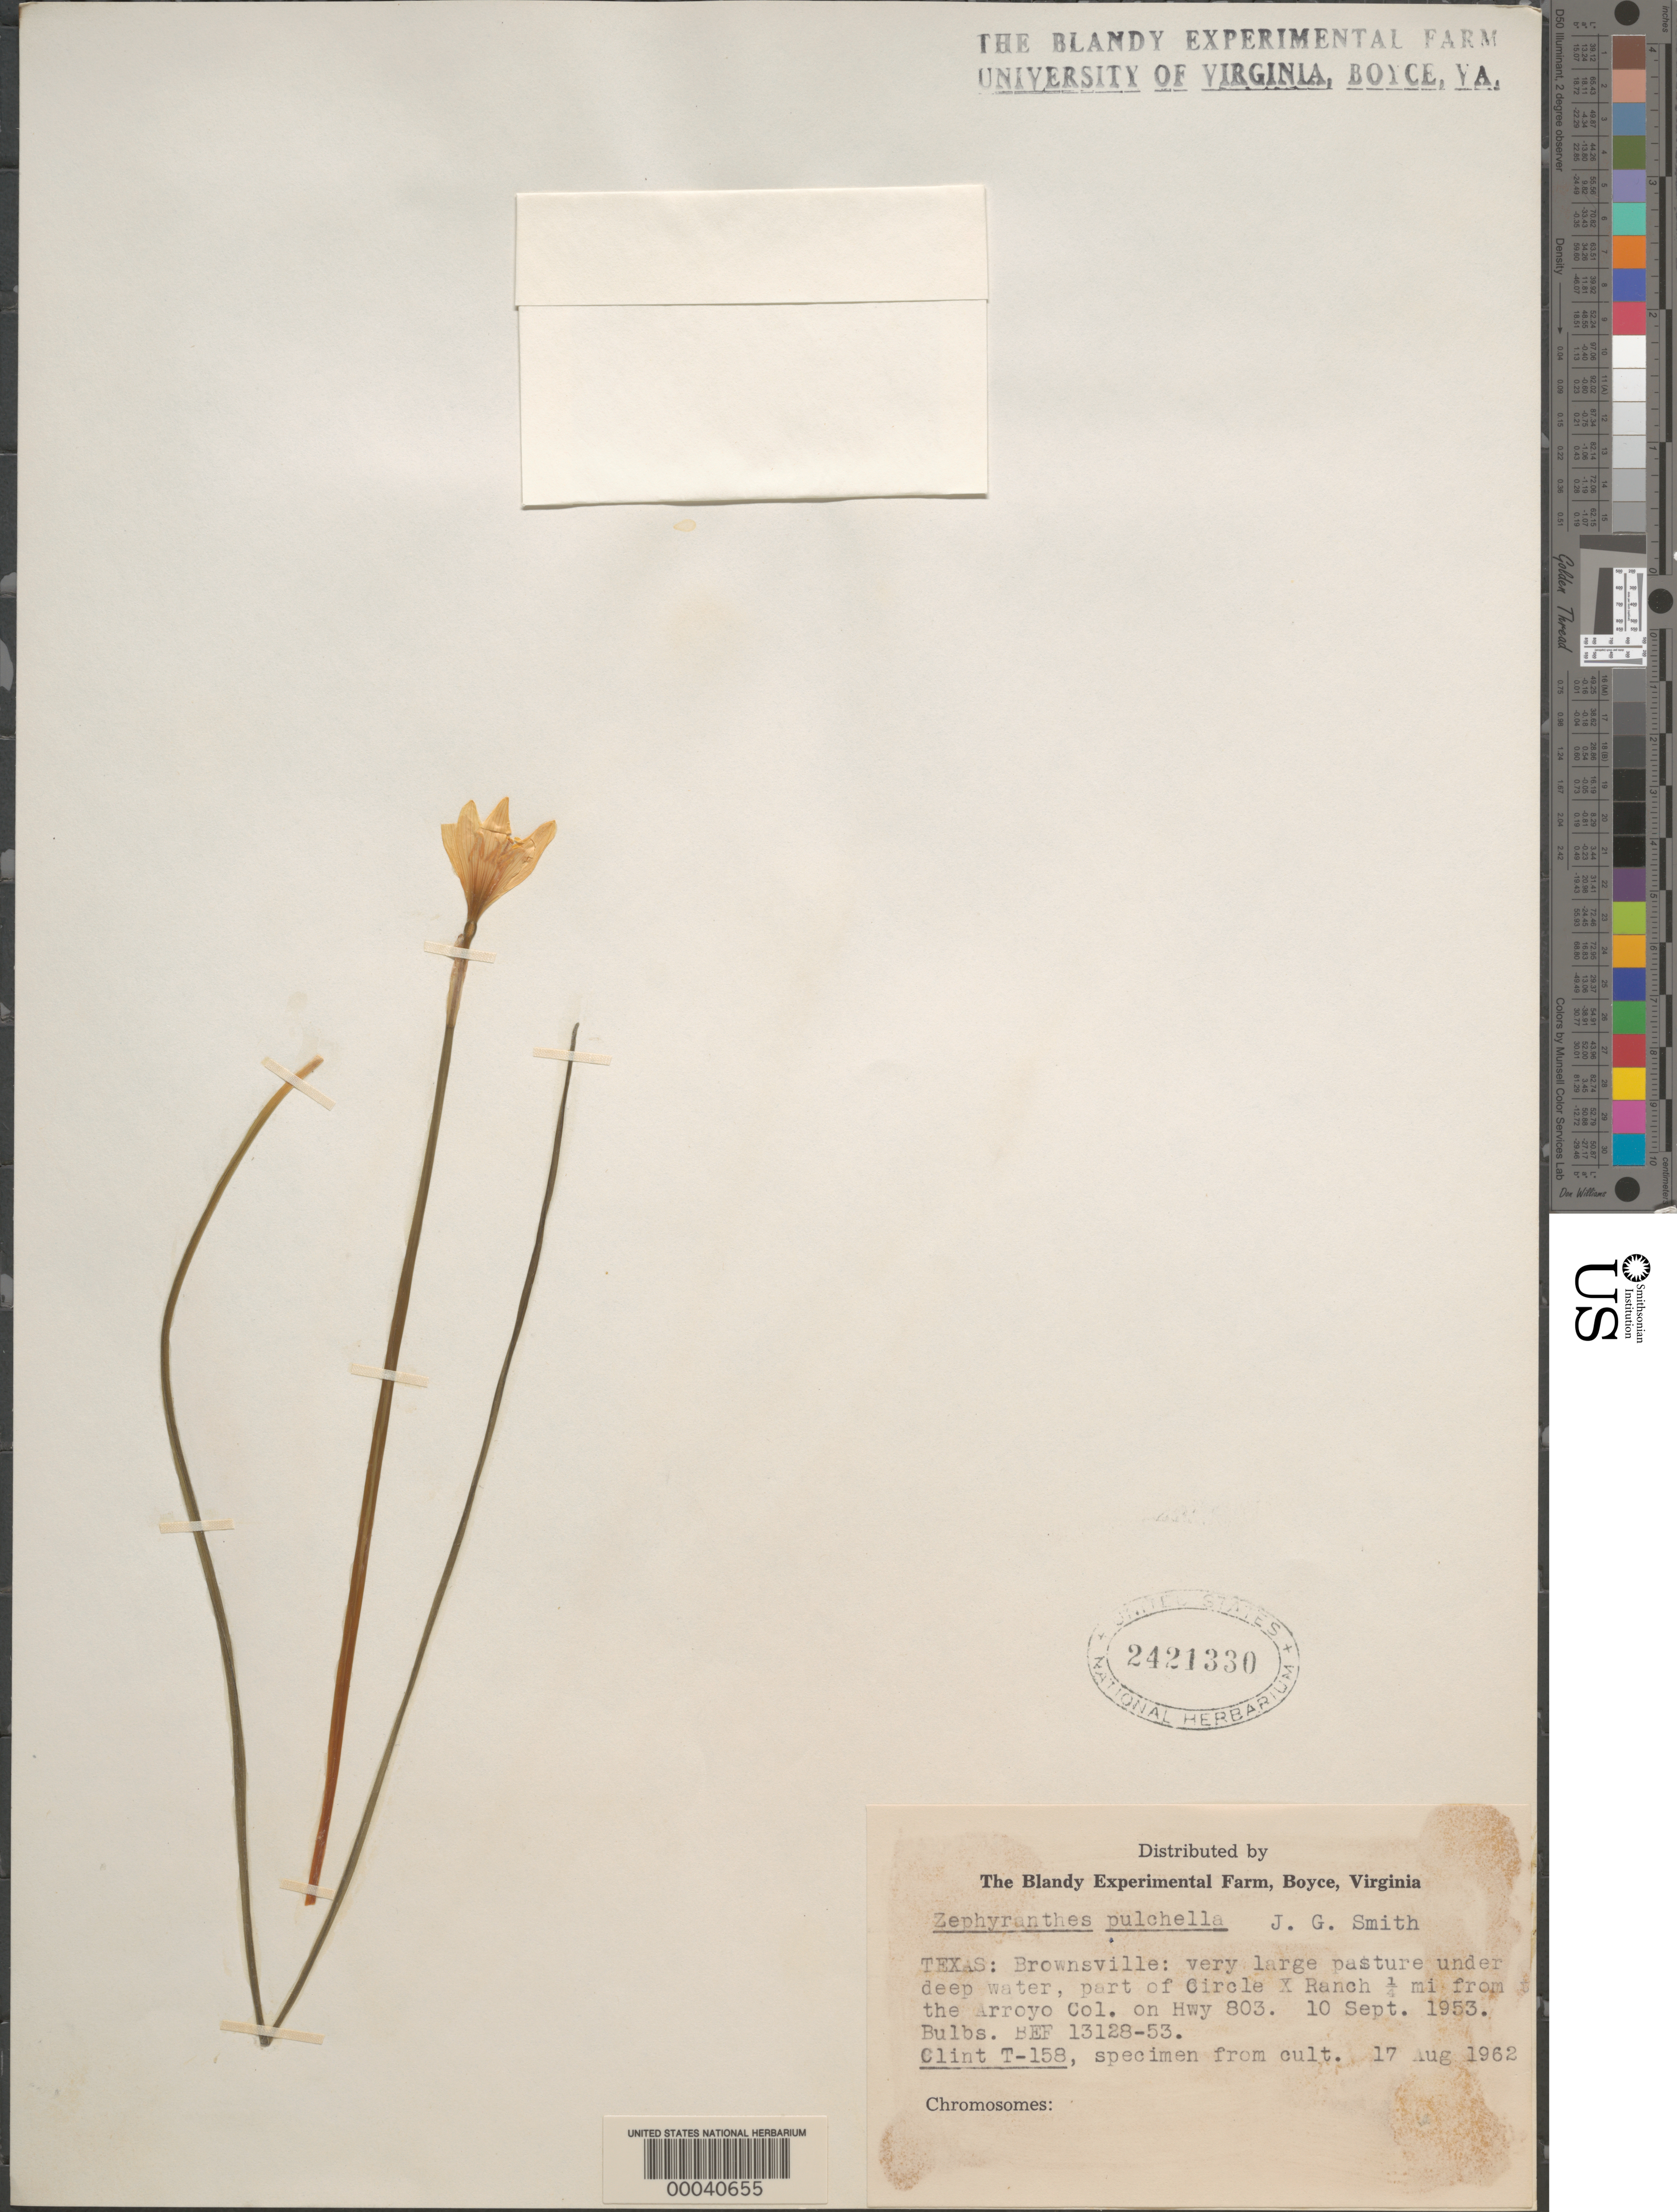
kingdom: Plantae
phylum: Tracheophyta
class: Liliopsida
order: Asparagales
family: Amaryllidaceae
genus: Zephyranthes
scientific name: Zephyranthes pulchella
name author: J.G. Sm.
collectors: M. Clint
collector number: T-158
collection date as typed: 10 Sep 1953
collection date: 1953-09-10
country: United States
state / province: Texas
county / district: Cameron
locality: Brownsville, circle x ranch, 0.25 mi from arroyo col. on hwy 803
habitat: Large pasture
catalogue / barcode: US 2421330